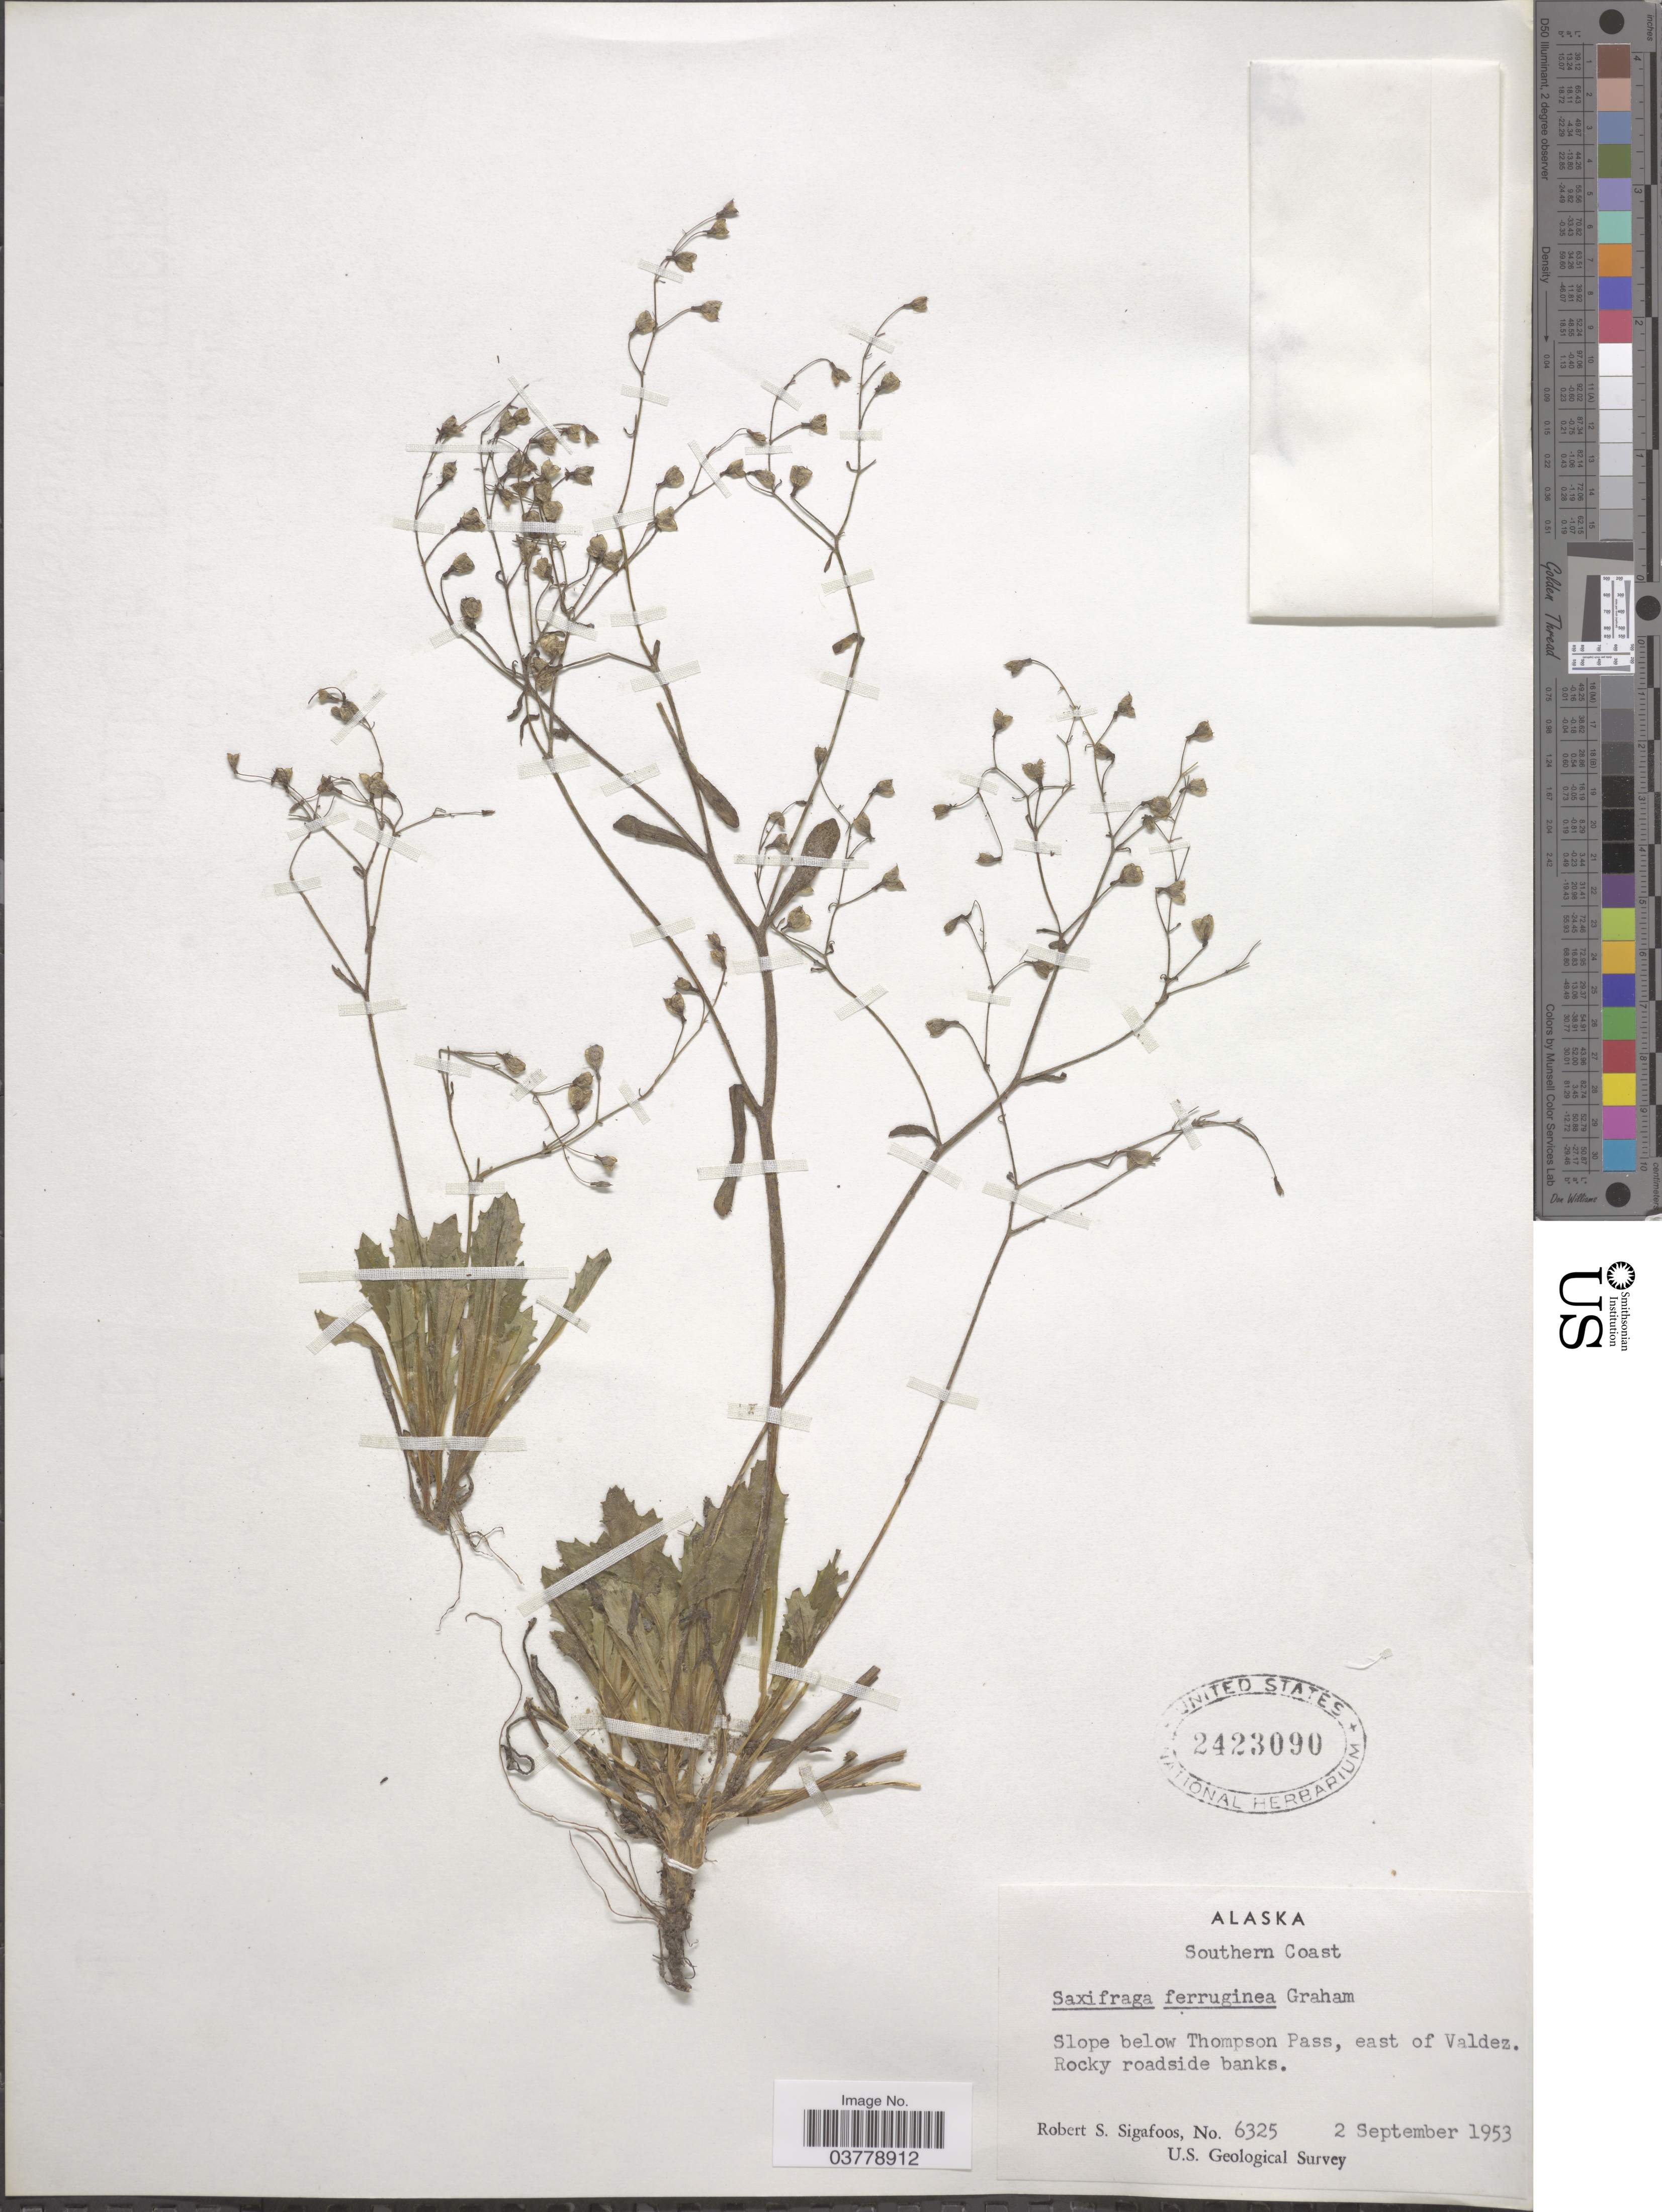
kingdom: Plantae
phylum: Tracheophyta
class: Magnoliopsida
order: Saxifragales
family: Saxifragaceae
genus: Micranthes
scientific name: Micranthes ferruginea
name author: (Graham) Brouillet & Gornall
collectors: R. Sigafoos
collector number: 6325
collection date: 1953-09-02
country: United States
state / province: Alaska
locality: Southern Coast. Slope below Thompson Pass, east of Valdez.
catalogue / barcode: US 2423090